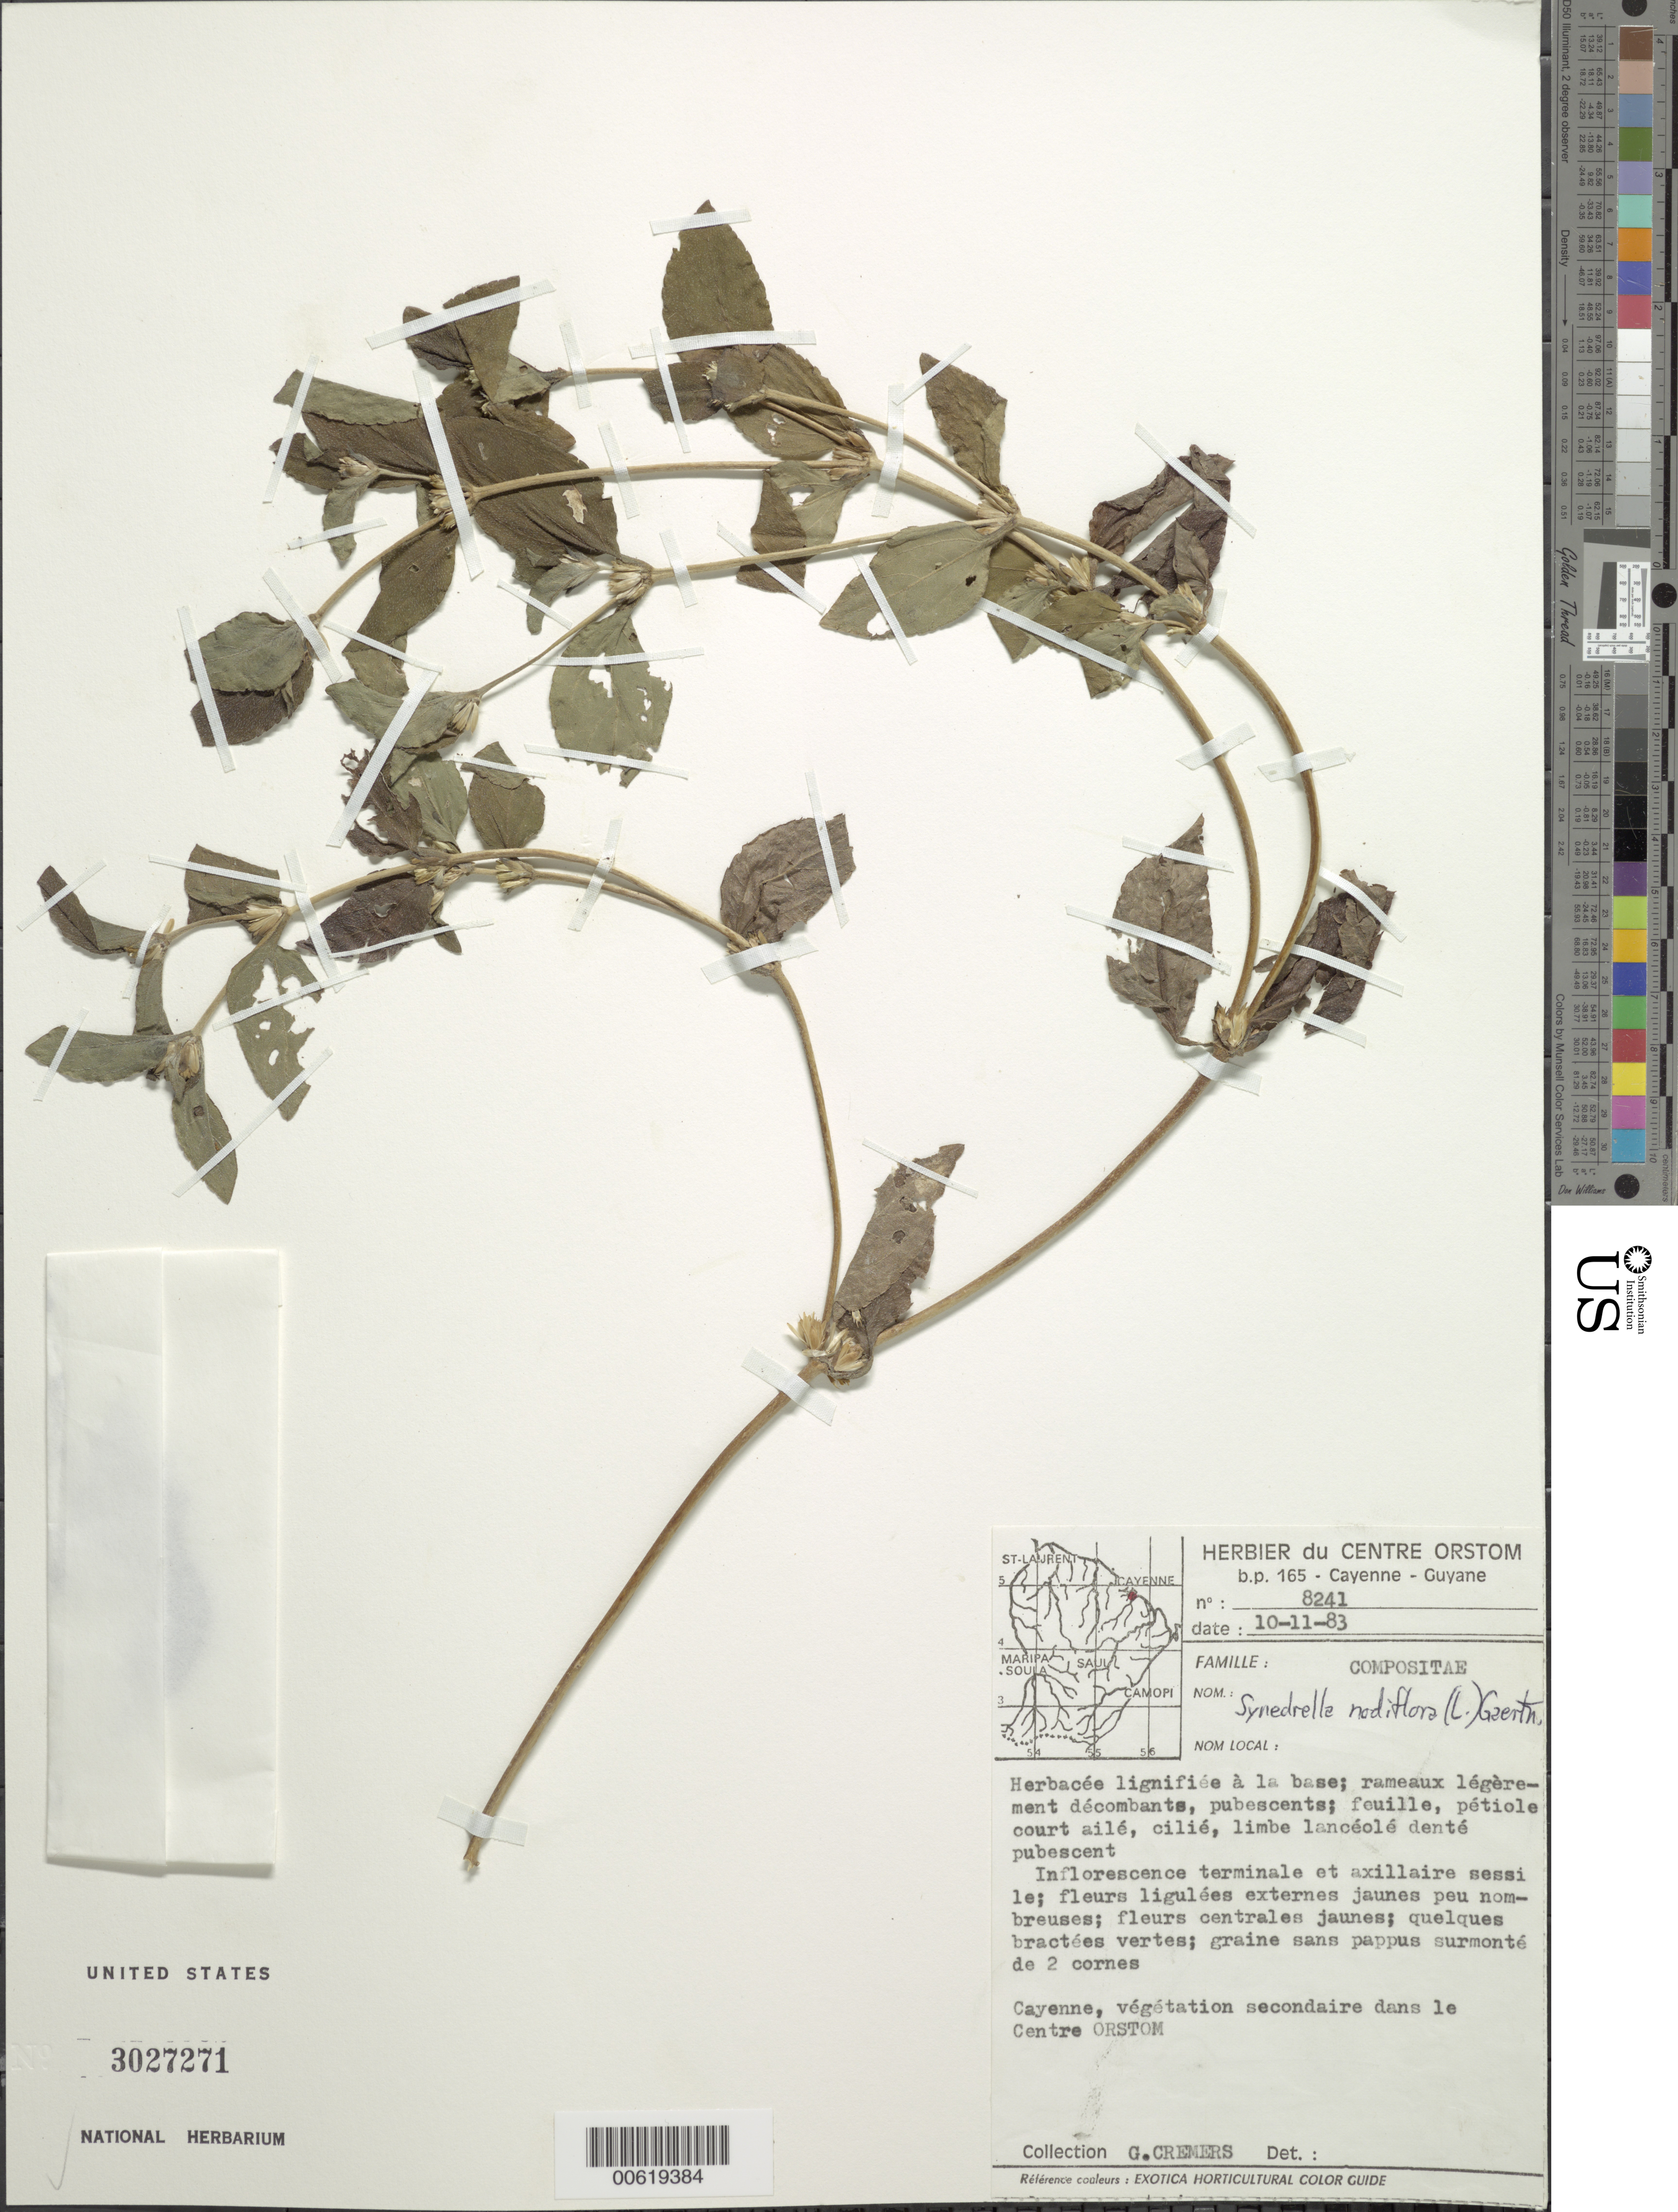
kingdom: Plantae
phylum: Tracheophyta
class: Magnoliopsida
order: Asterales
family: Asteraceae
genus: Synedrella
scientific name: Synedrella nodiflora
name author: (L.) Gaertn.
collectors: G. Cremers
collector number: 8241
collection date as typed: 10-Nov-83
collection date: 1983-11-10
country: French Guiana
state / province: Cayenne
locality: Cayenne, ORSTOM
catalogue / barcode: US 3027271